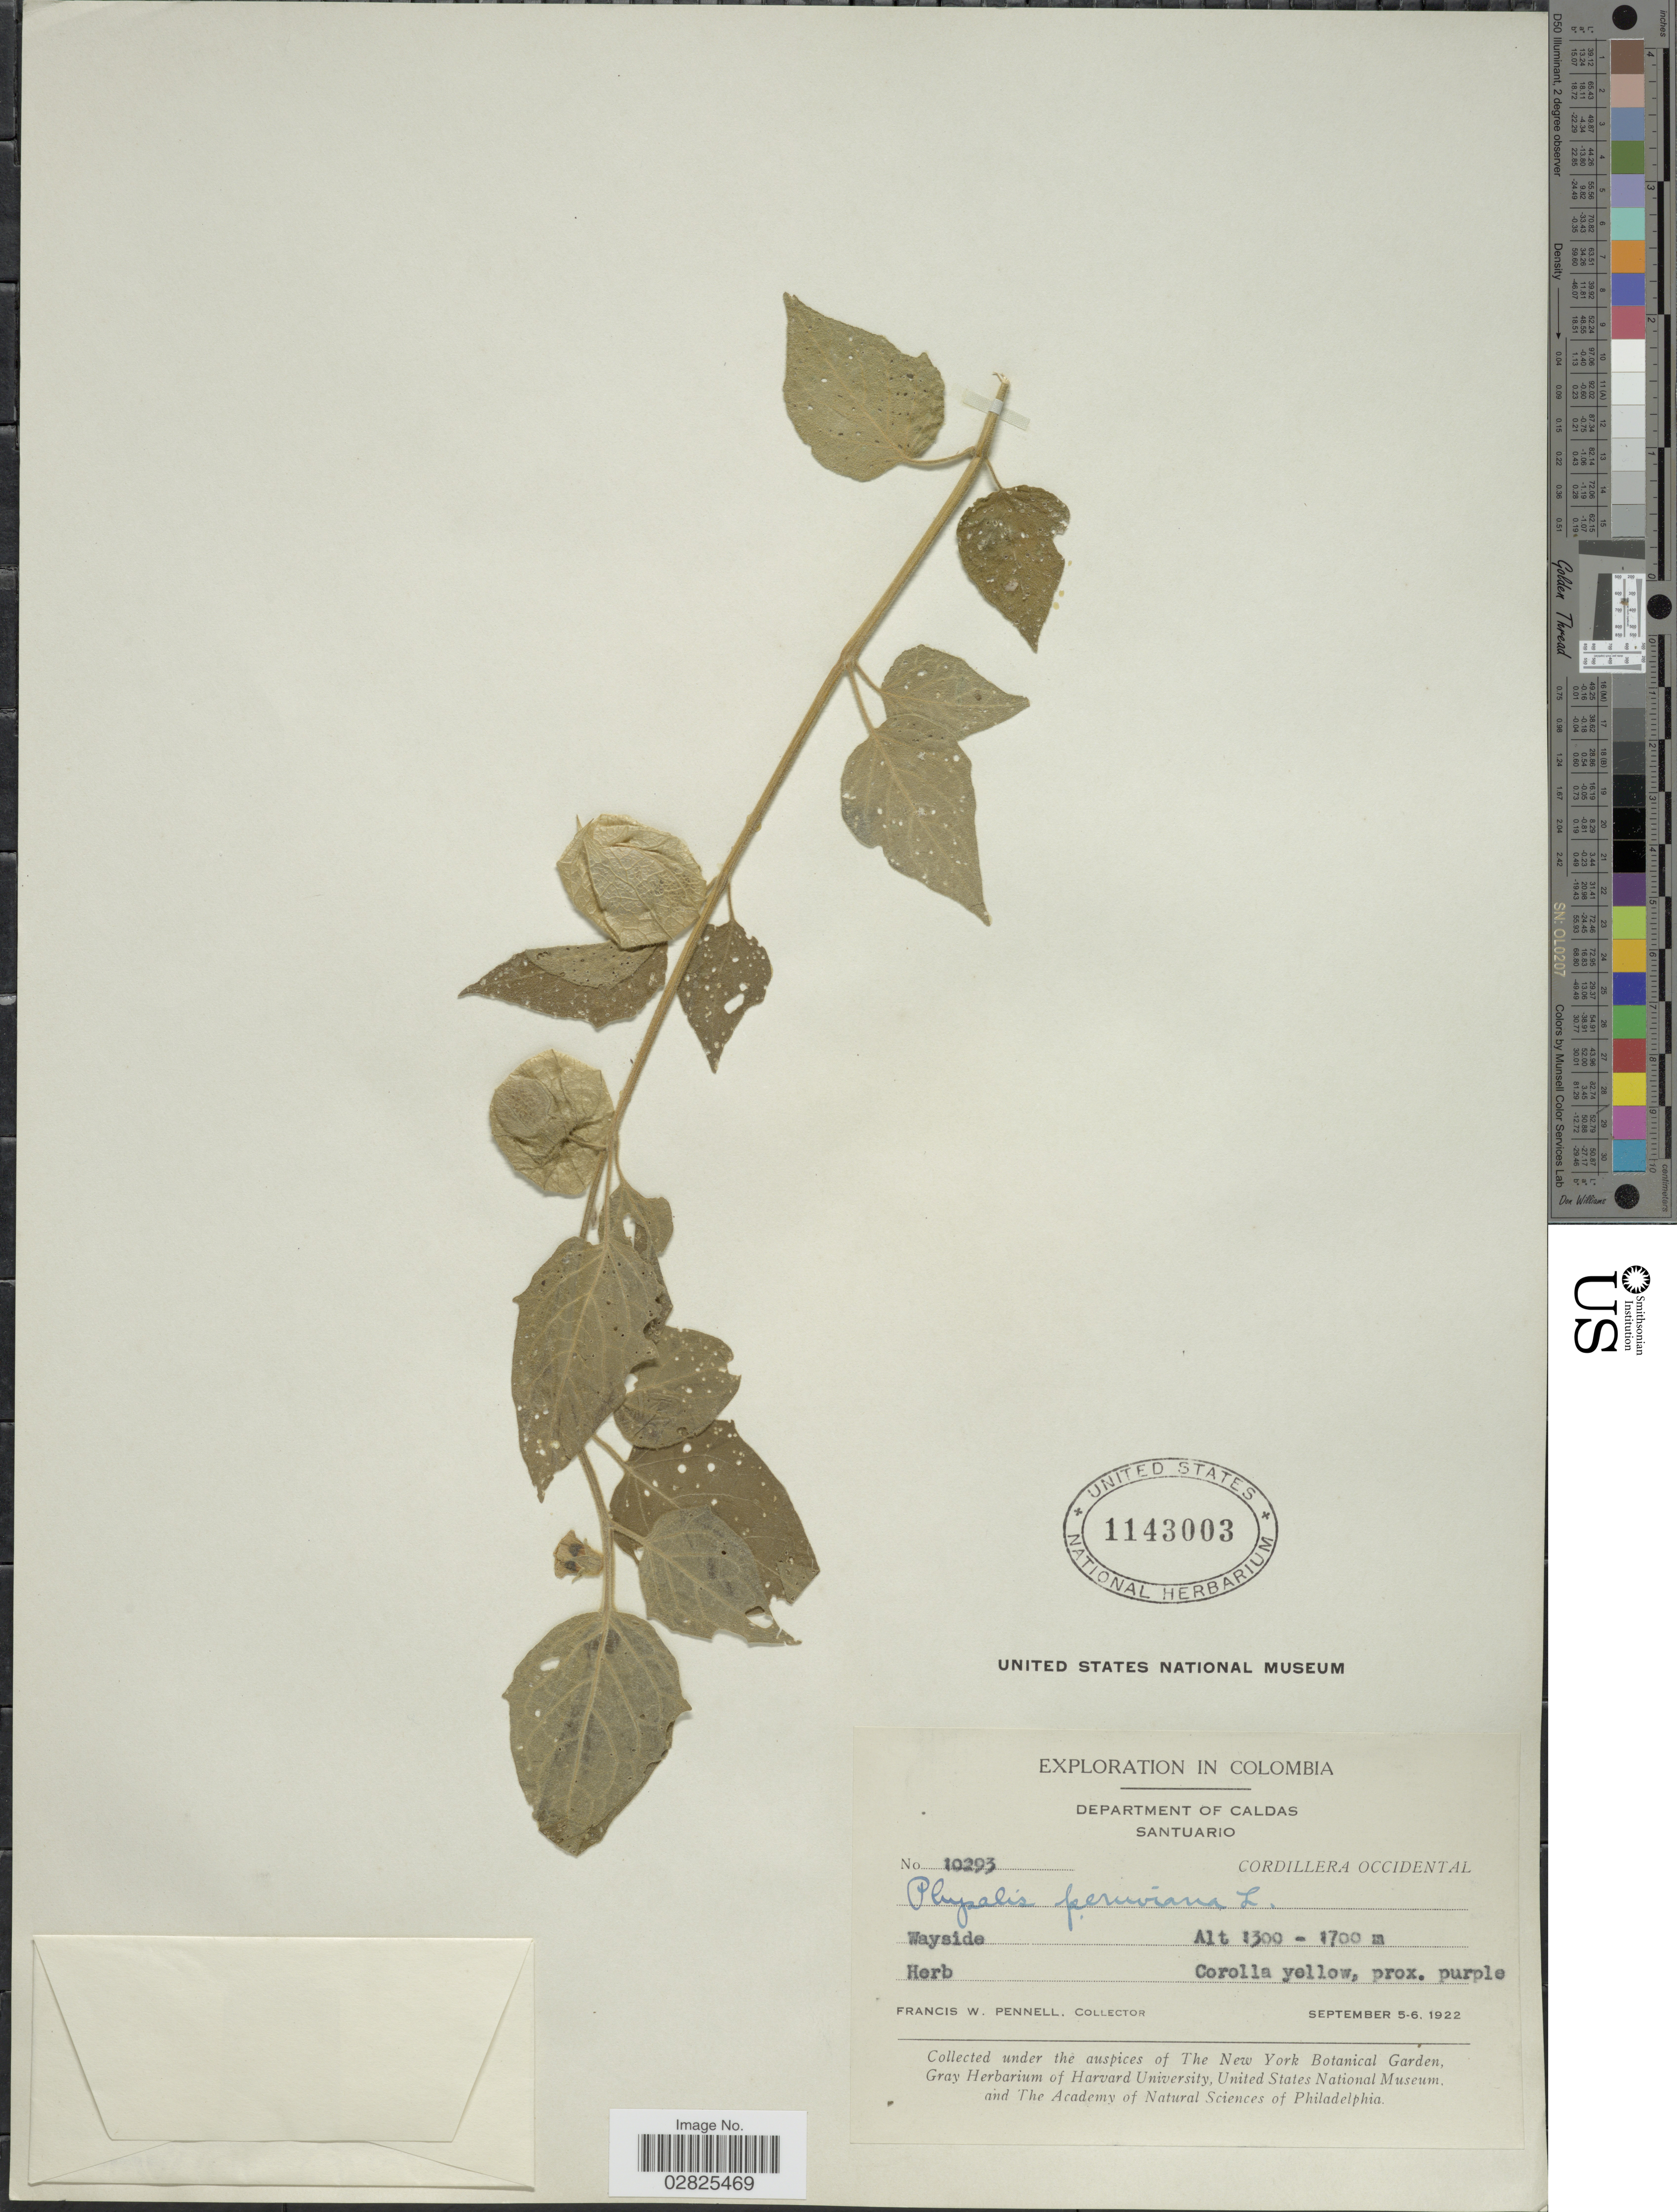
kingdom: Plantae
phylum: Tracheophyta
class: Magnoliopsida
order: Solanales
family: Solanaceae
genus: Physalis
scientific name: Physalis peruviana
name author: L.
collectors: F. W. Pennell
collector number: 10293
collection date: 1922-09-05/1922-09-06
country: Colombia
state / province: Caldas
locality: Department of Caldas. Santuario. Cordillera Occidental.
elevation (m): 1300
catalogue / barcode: US 1143003